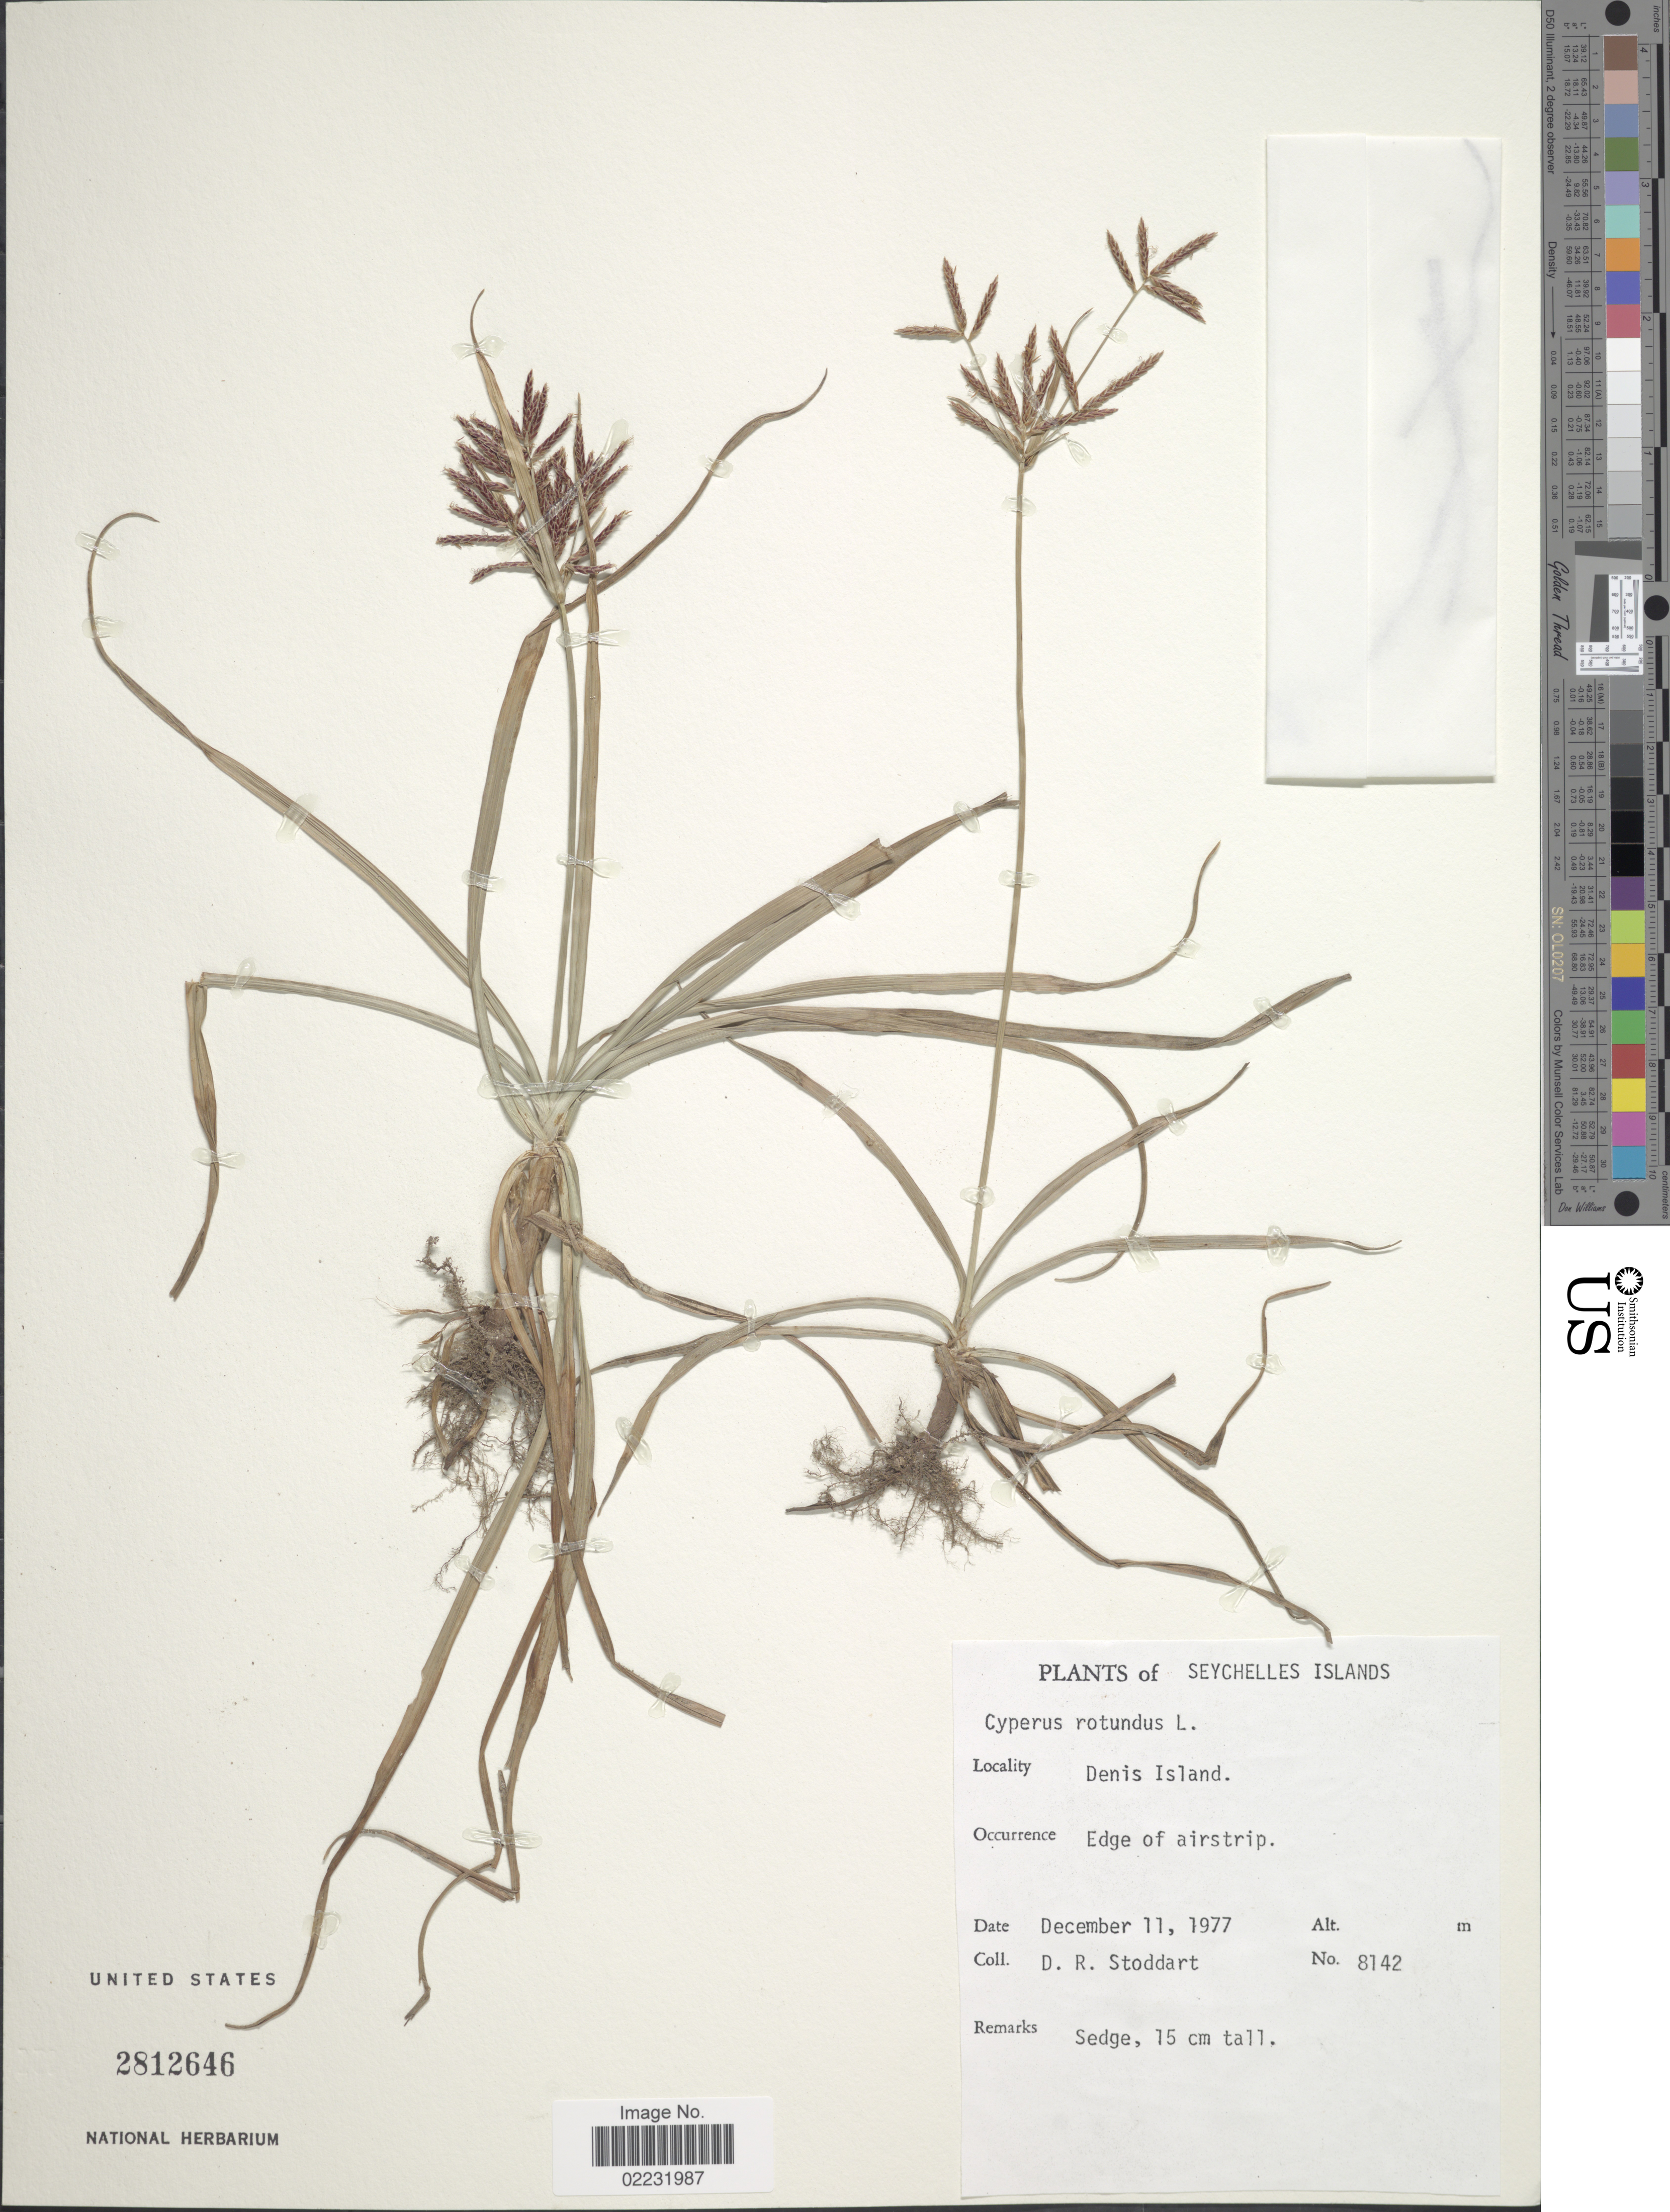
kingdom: Plantae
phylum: Tracheophyta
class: Liliopsida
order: Poales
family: Cyperaceae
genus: Cyperus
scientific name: Cyperus rotundus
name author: L.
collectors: D. R. Stoddart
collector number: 8142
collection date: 1977-12-11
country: Seychelles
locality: Denis Island, edge of airstrip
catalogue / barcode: US 2812646